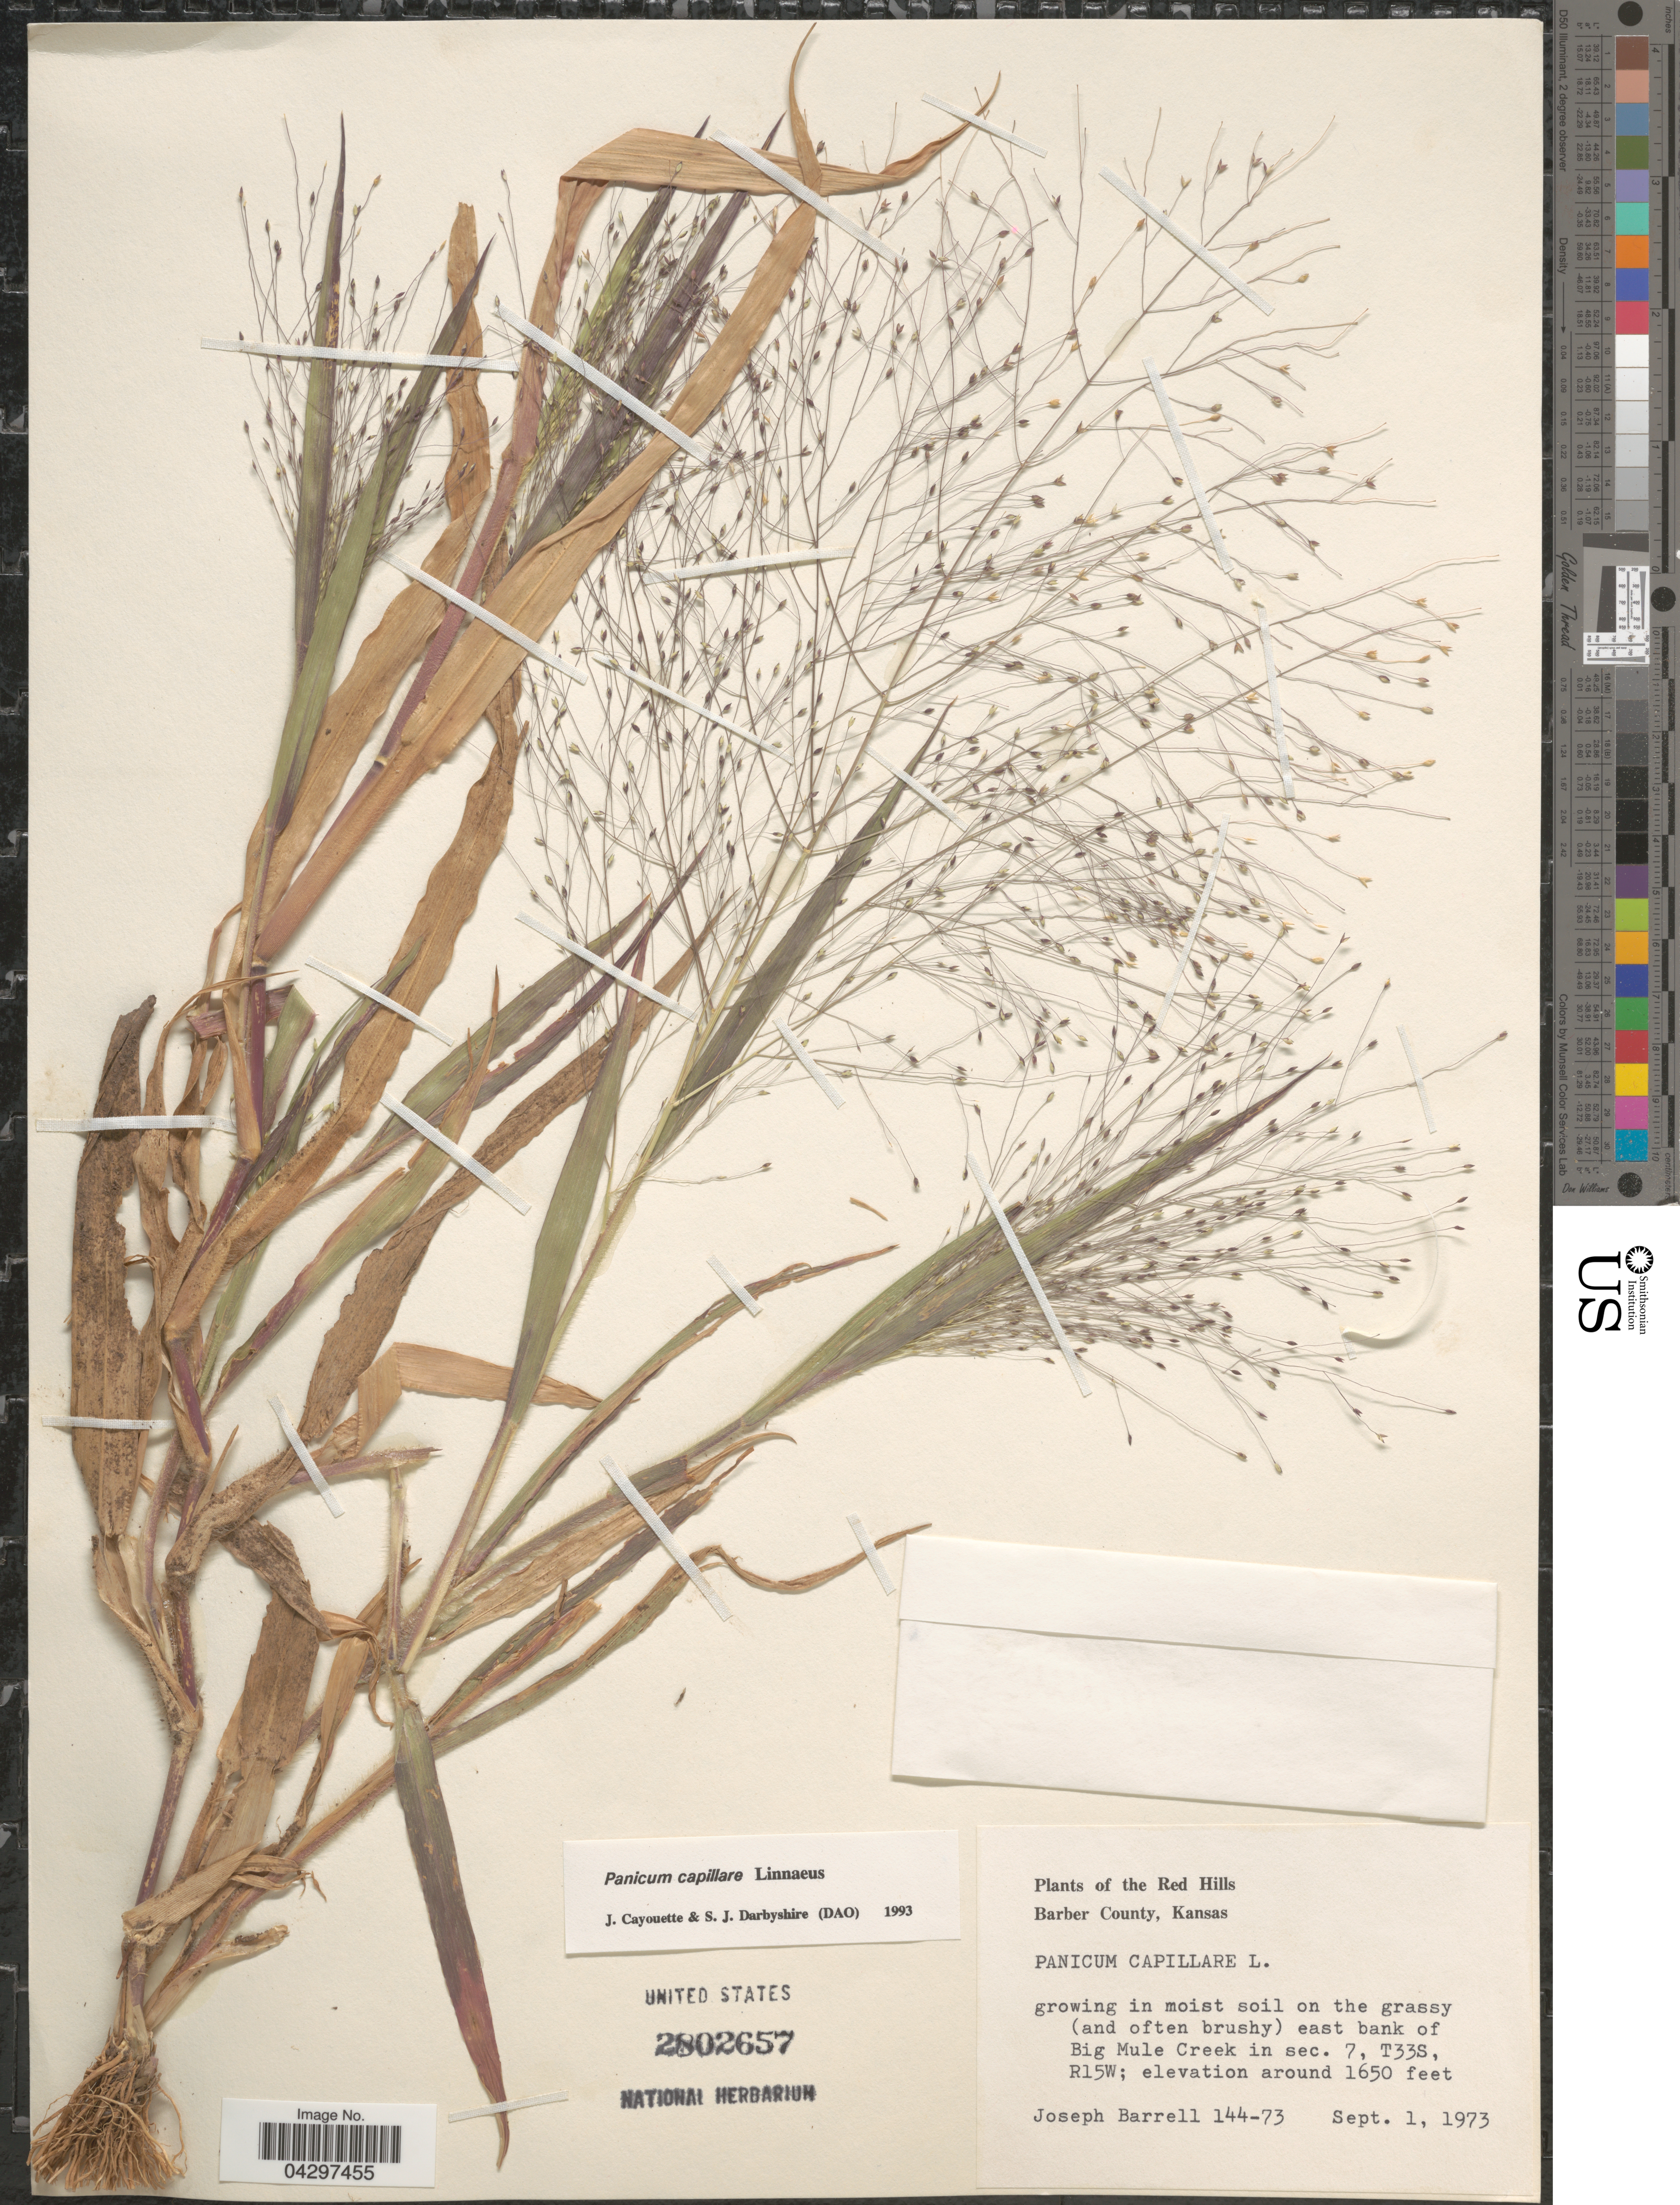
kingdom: Plantae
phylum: Tracheophyta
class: Liliopsida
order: Poales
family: Poaceae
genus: Panicum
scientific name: Panicum capillare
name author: L.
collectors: J. Barrell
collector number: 144-73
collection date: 1973-09-01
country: United States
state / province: Kansas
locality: The Red Hills. Barber County. East bank of Big Mule Creek in sec. 7, T33S, R15W.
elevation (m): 503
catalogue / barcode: US 2802657